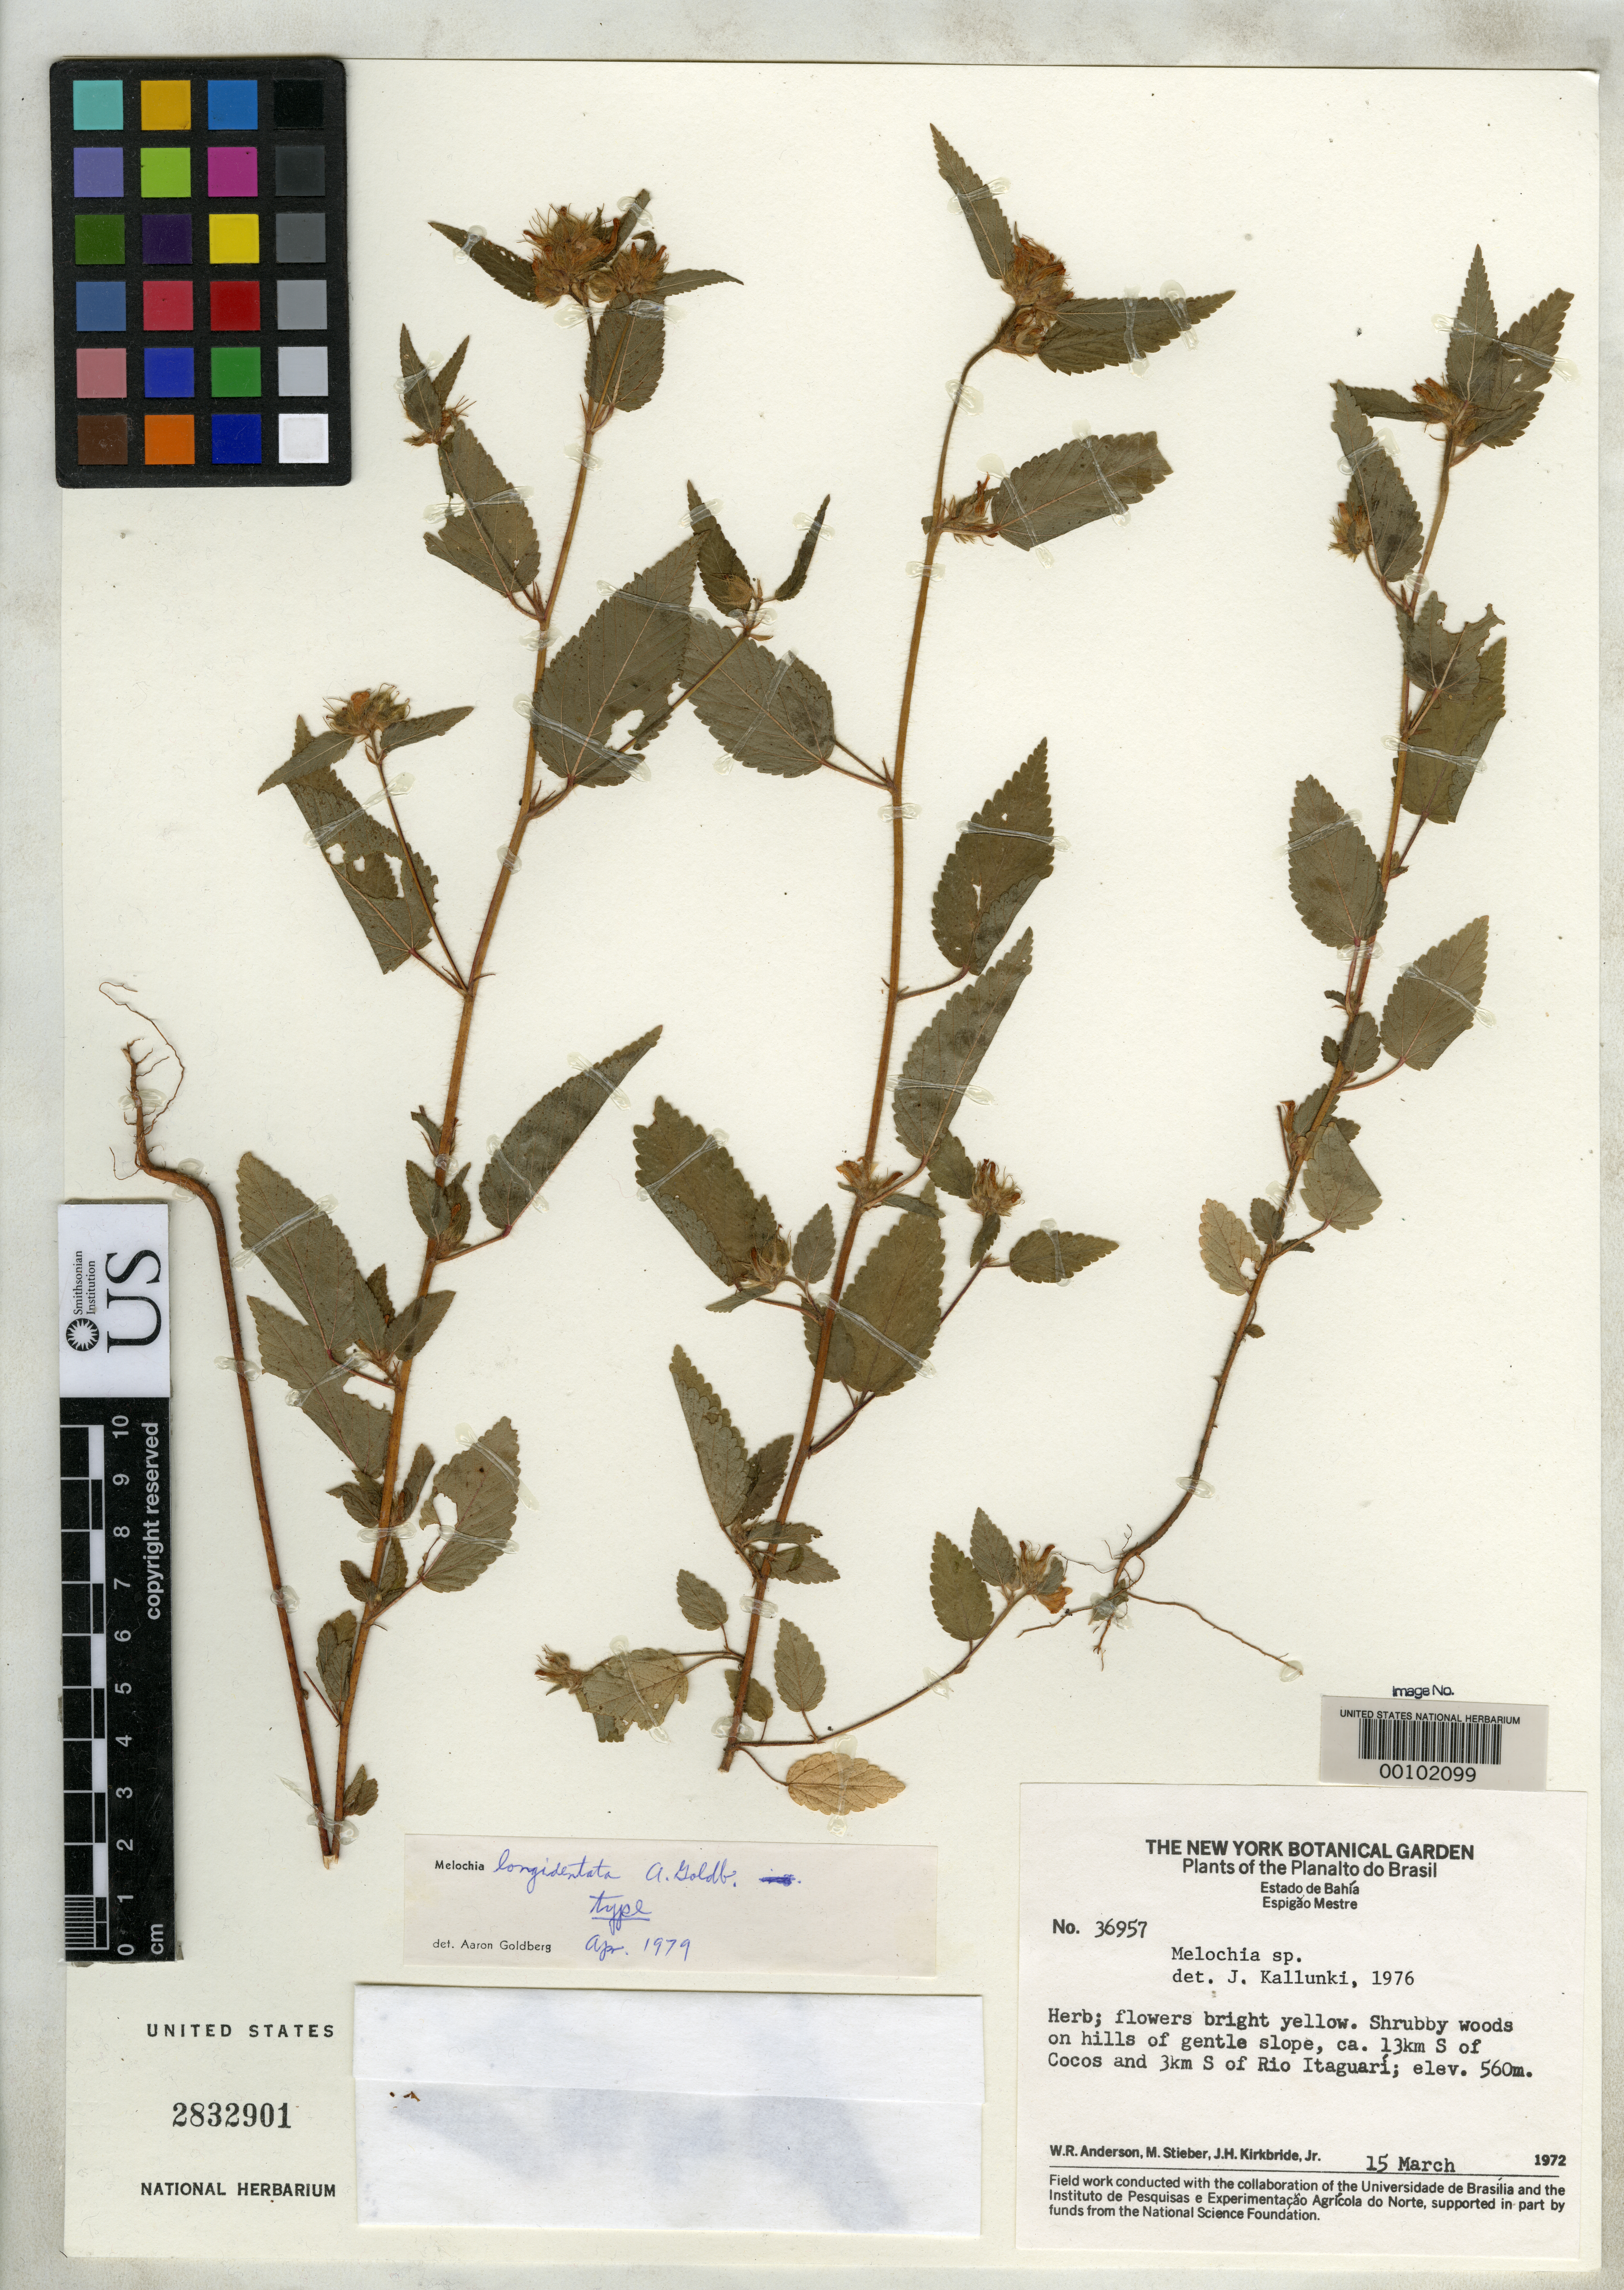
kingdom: Plantae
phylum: Tracheophyta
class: Magnoliopsida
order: Malvales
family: Malvaceae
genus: Melochia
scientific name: Melochia longidentata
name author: Goldberg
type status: Holotype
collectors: W. R. Anderson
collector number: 36957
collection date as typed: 15 Mar 1972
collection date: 1972-03-15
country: Brazil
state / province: Bahia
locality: South of Cocas and Rio Itaguari.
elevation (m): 560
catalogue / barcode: US 2832901